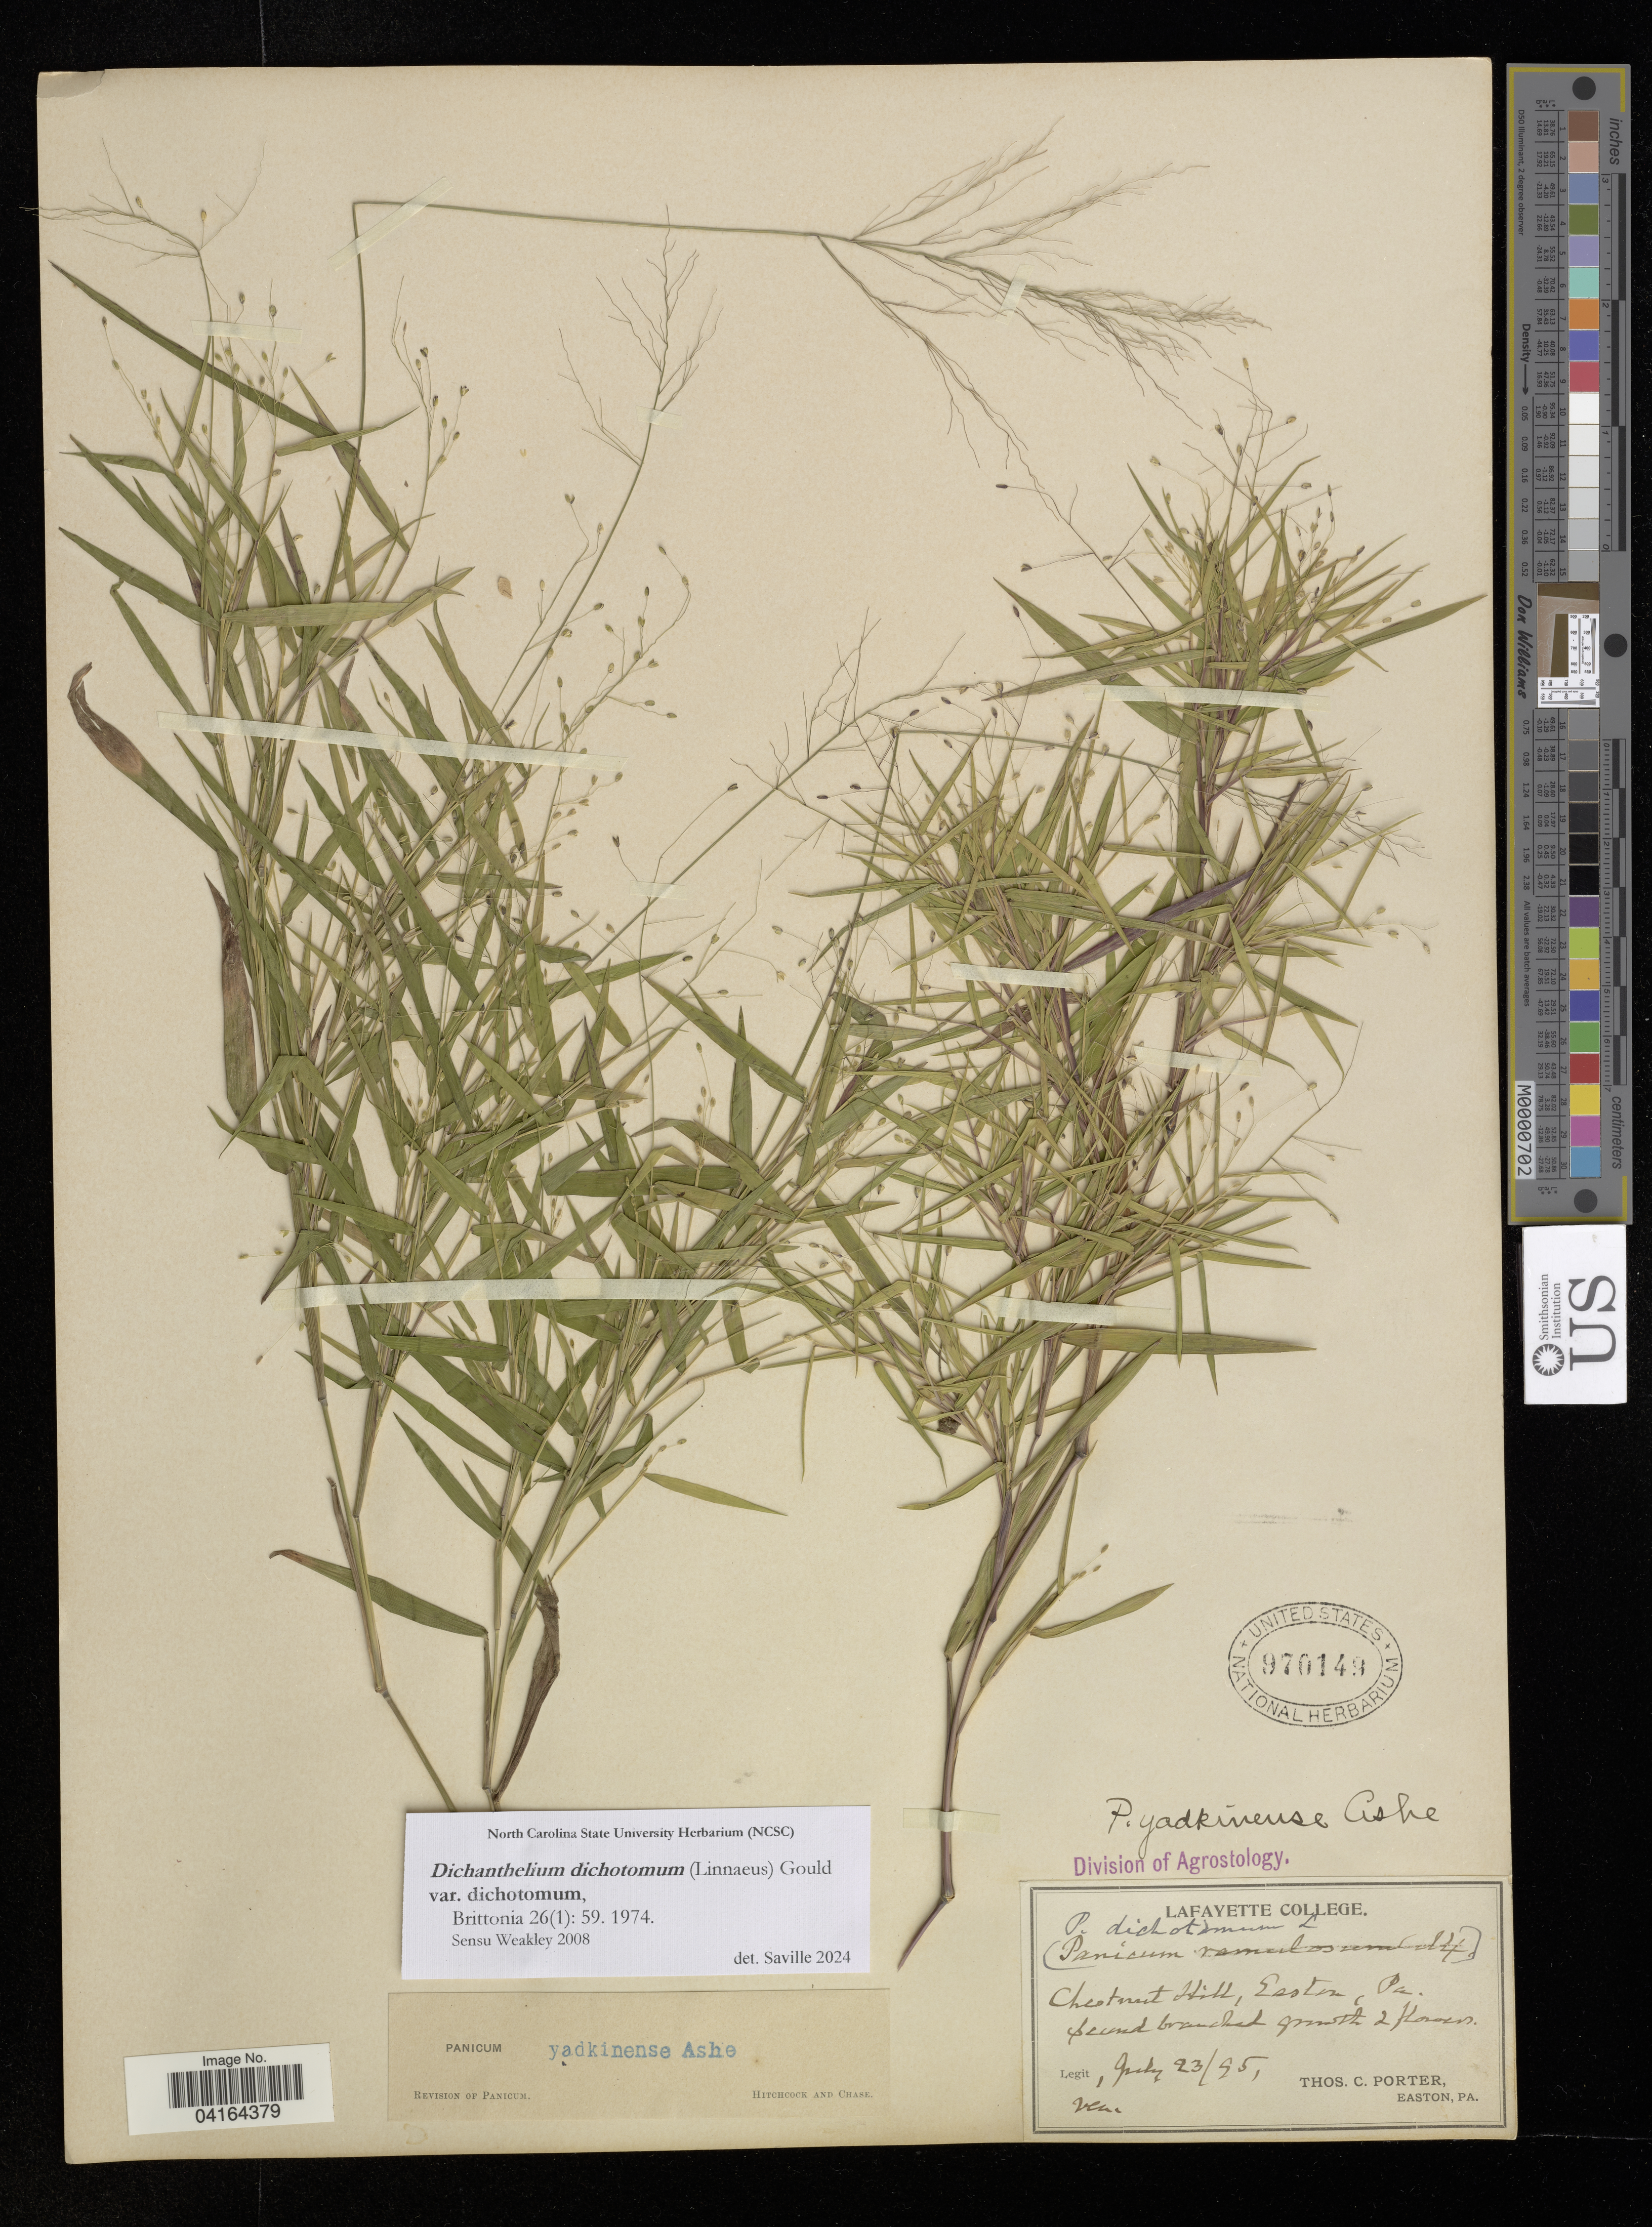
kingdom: Plantae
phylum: Tracheophyta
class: Liliopsida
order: Poales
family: Poaceae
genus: Dichanthelium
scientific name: Dichanthelium dichotomum var. dichotomum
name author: (L.) Gould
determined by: Saville, A. C., (NCSC), North Carolina State University (UNITED STATES)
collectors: T. Porter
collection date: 1995-07-23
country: United States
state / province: Pennsylvania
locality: Chestnut Hill, Easton.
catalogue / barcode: US 970149